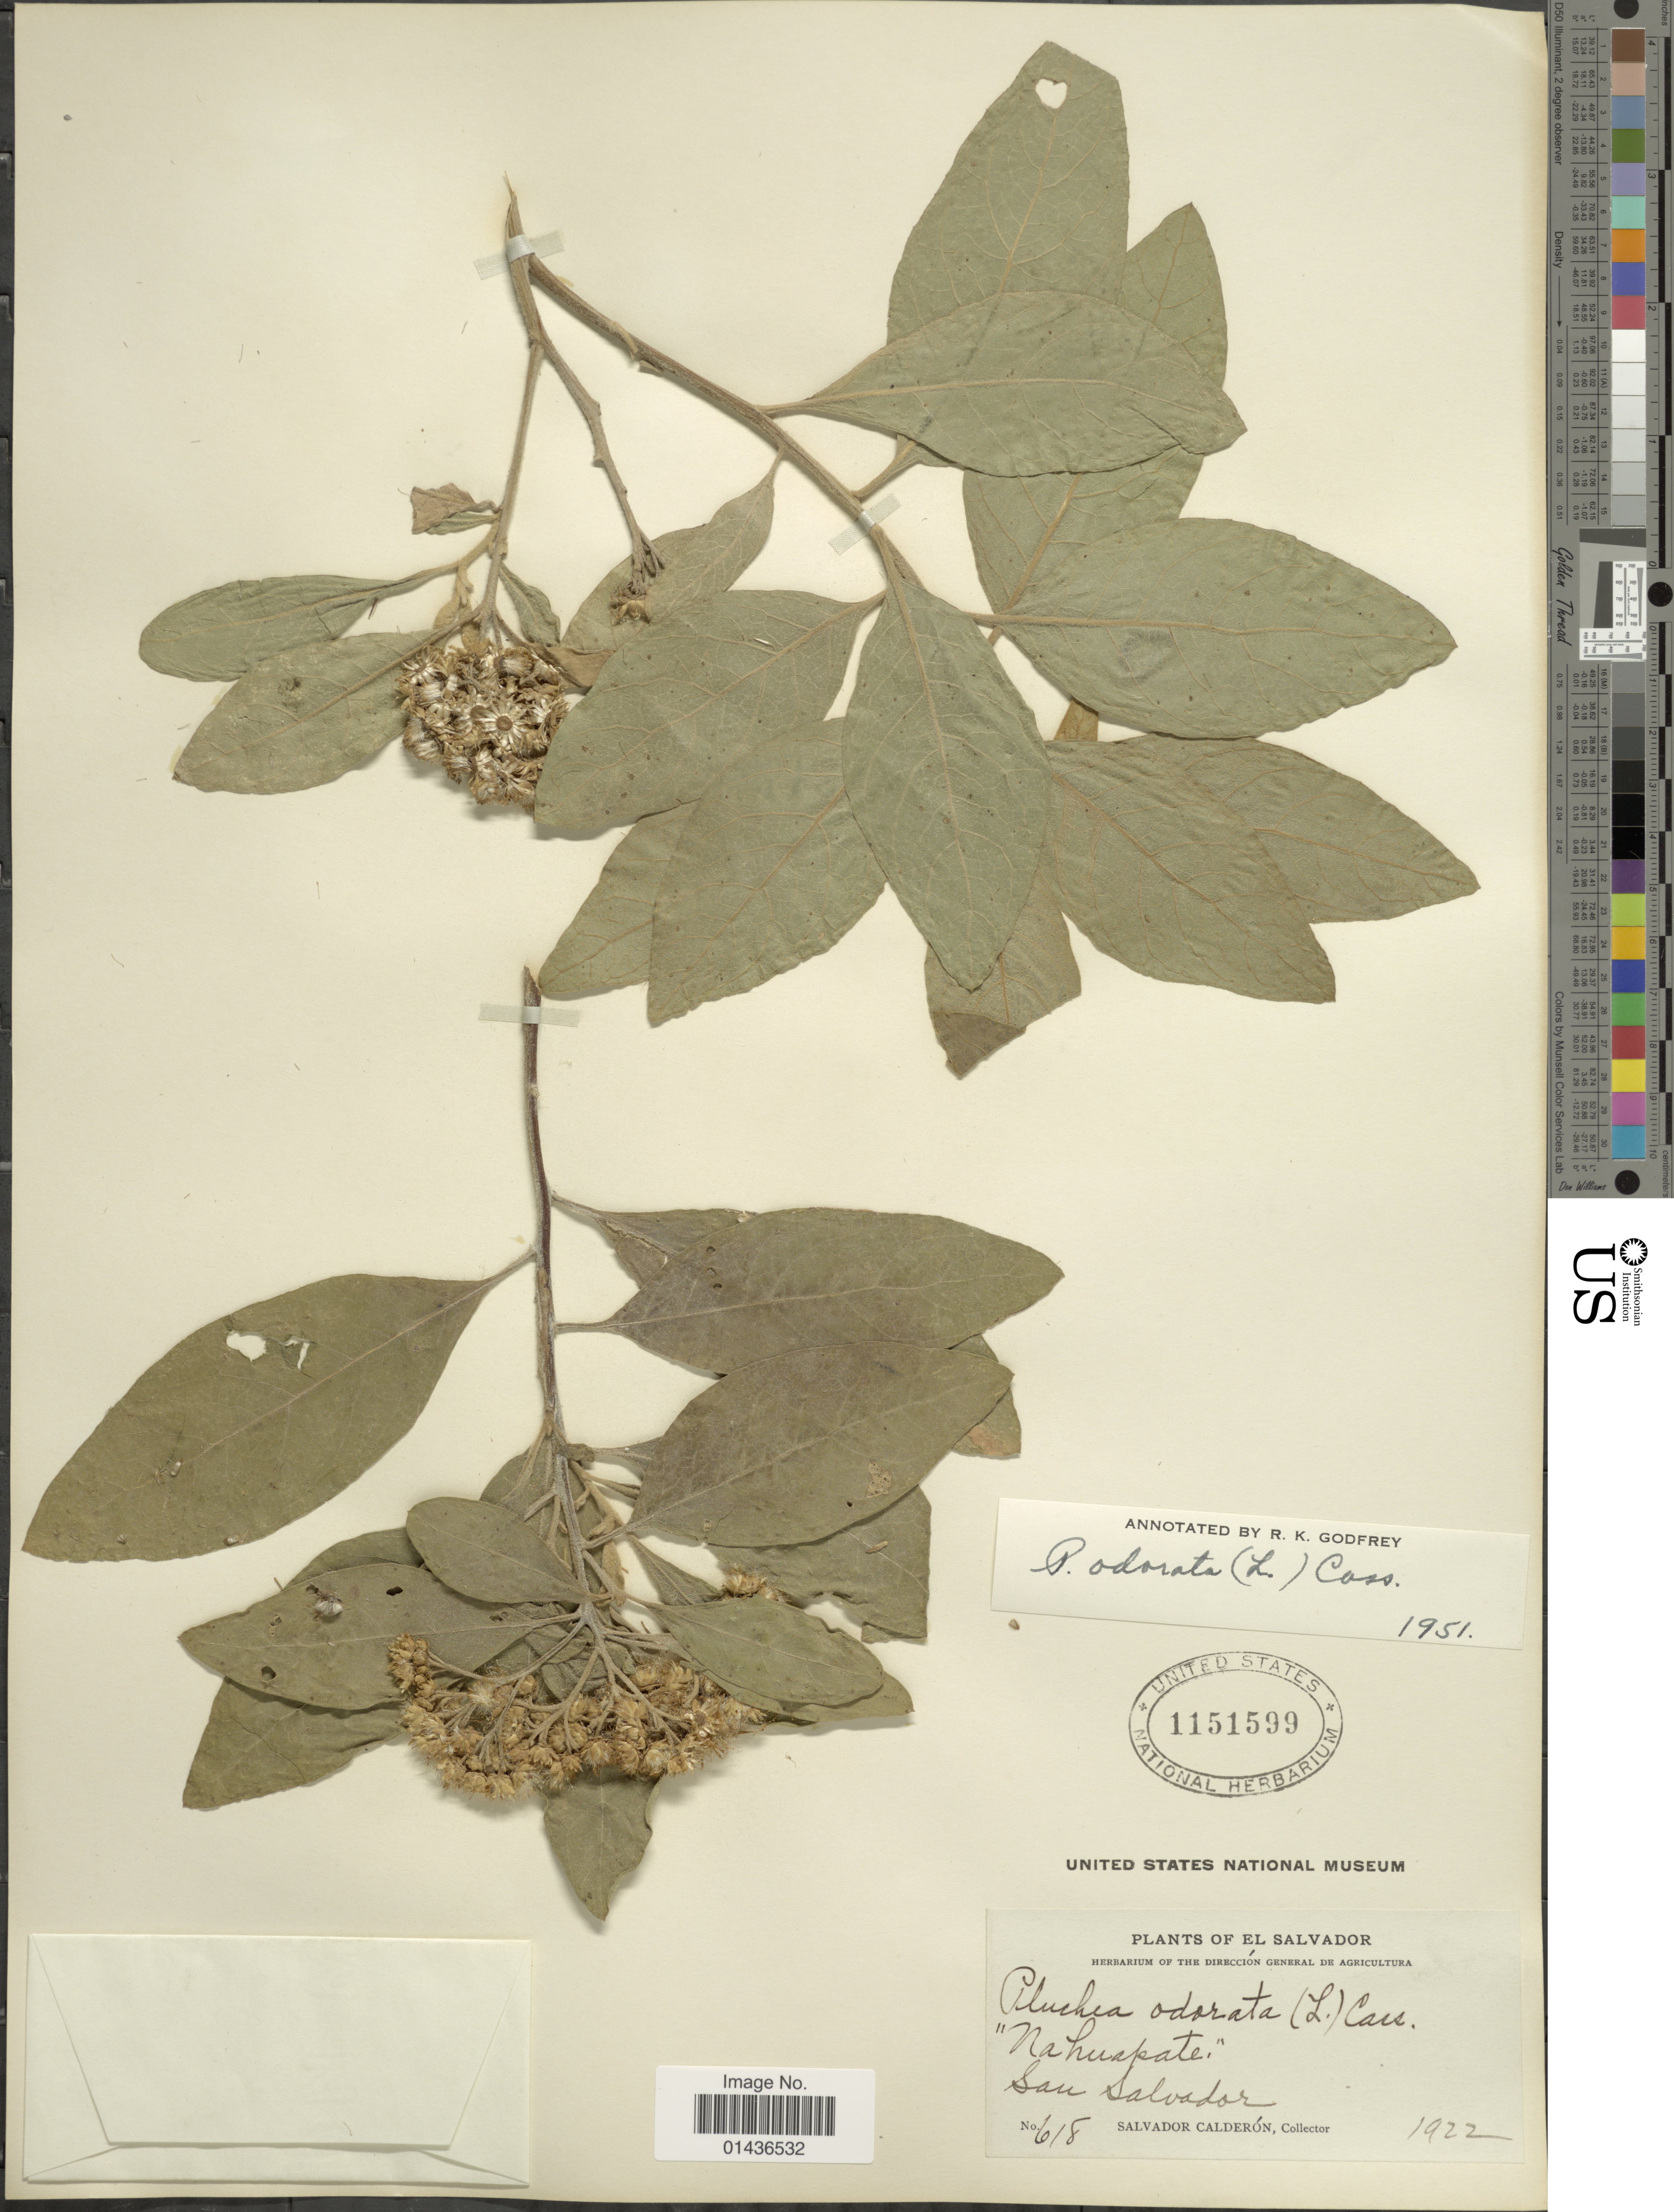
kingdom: Plantae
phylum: Tracheophyta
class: Magnoliopsida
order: Asterales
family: Asteraceae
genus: Pluchea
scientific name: Pluchea carolinensis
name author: (Jacq.) D. Don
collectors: S. Calderón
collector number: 618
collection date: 1922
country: El Salvador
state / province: San Salvador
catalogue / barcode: US 1151599